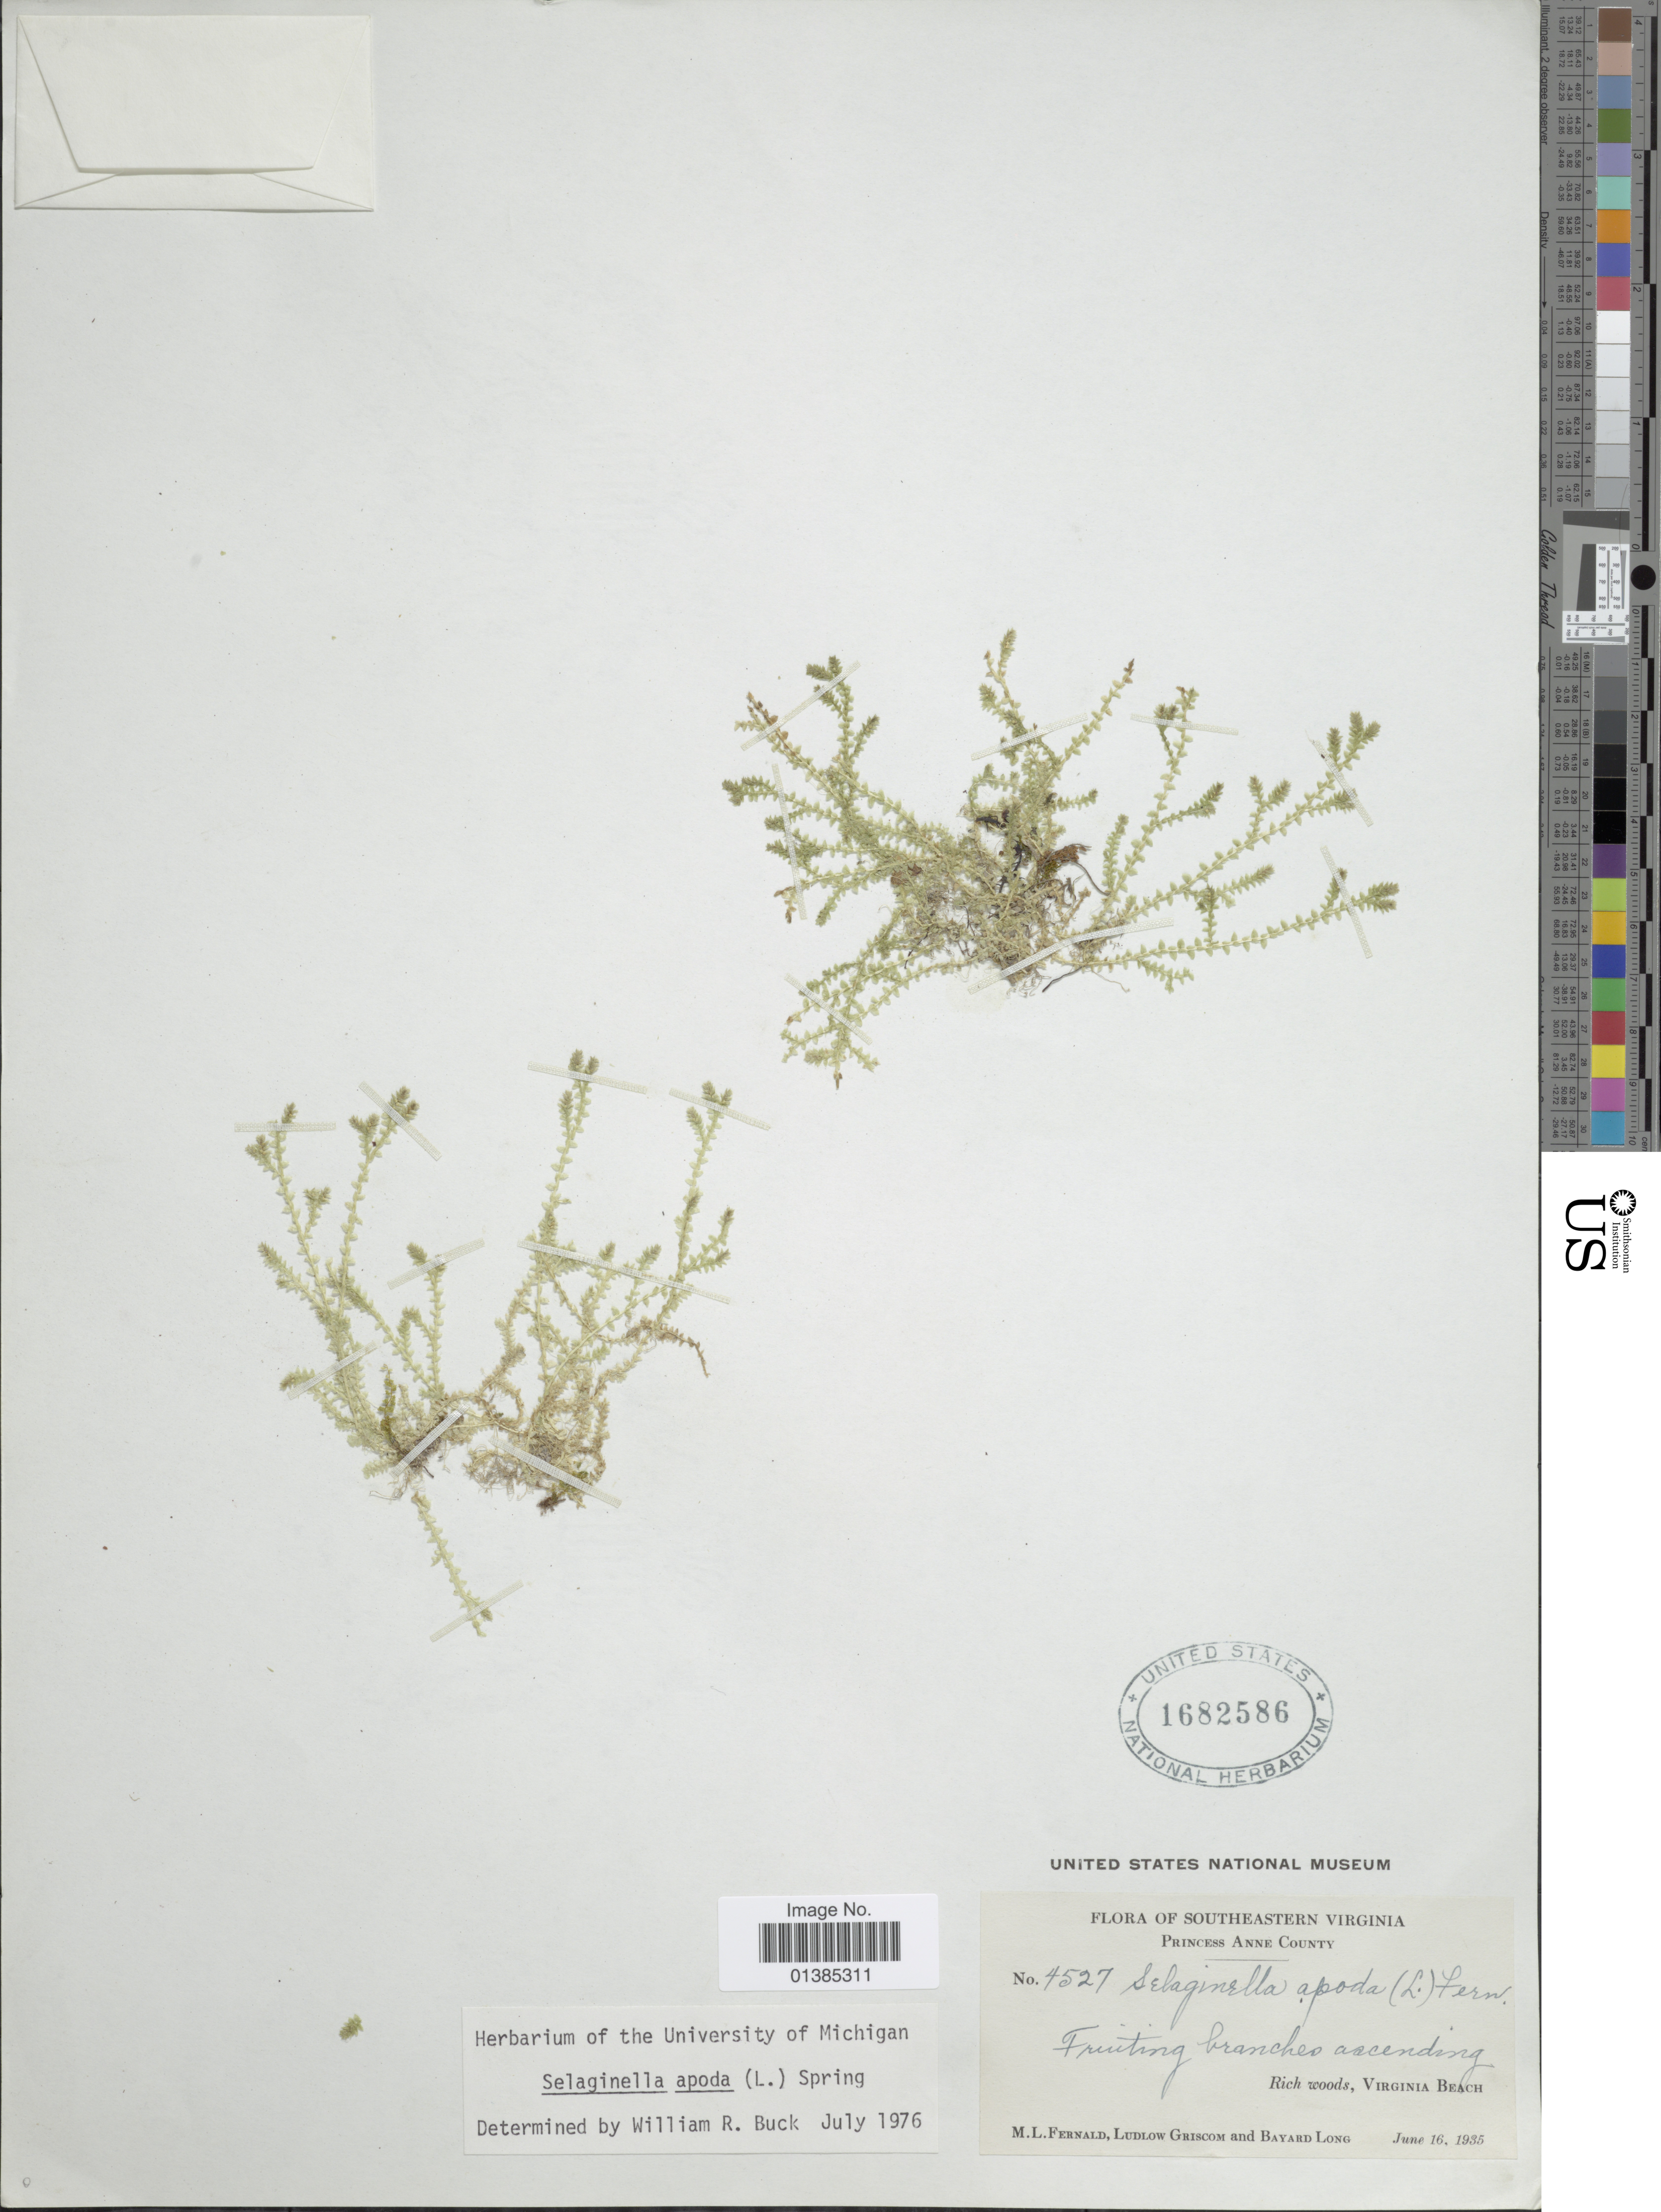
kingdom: Plantae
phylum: Tracheophyta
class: Lycopodiopsida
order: Selaginellales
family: Selaginellaceae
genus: Selaginella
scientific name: Selaginella apus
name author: Spring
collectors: M. L. Fernald, L. Griscom & B. H. Long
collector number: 4527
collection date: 1935-06-16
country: United States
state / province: Virginia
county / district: City of Virginia Beach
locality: Southeastern Virginia. Princess Anne County. Rich woods, Virginia Beach.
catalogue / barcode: US 1682586